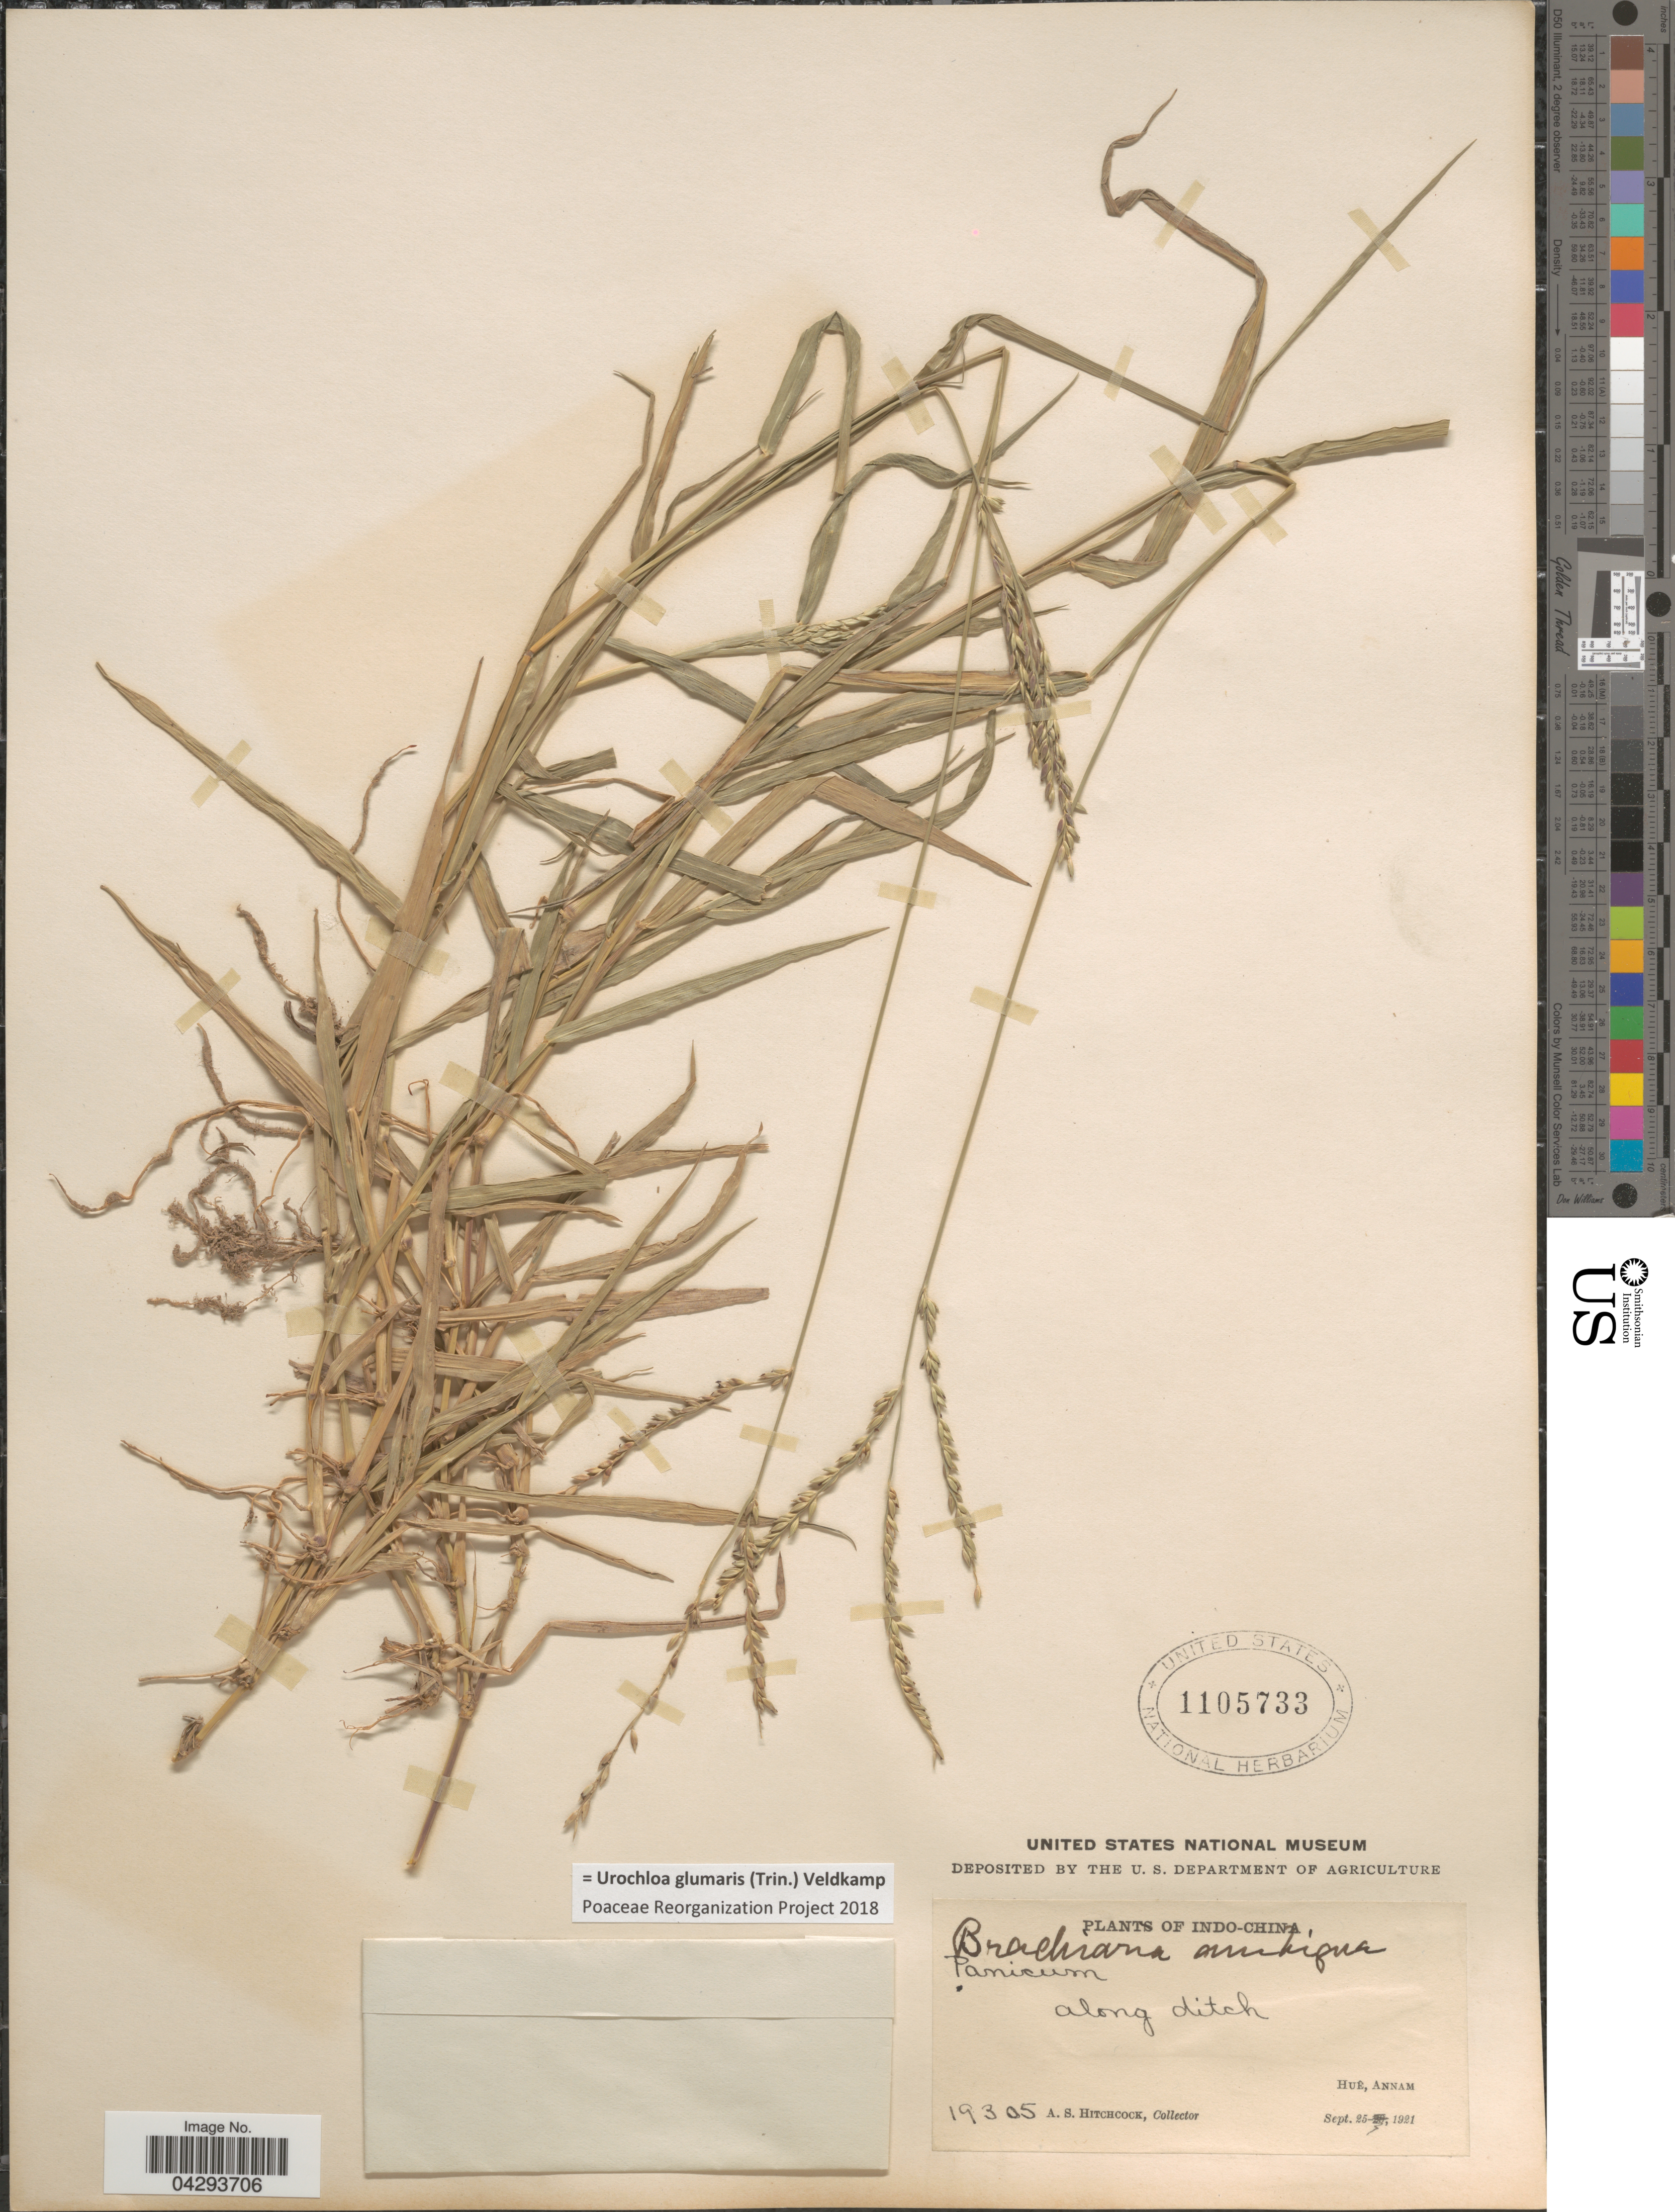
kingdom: Plantae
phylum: Tracheophyta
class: Liliopsida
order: Poales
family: Poaceae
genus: Urochloa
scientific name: Urochloa glumaris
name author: (Trin.) Veldkamp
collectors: A. S. Hitchcock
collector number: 19305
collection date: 1921-09-25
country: Vietnam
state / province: Thua Thien-Hue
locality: Huê, Annam.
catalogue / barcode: US 1105733